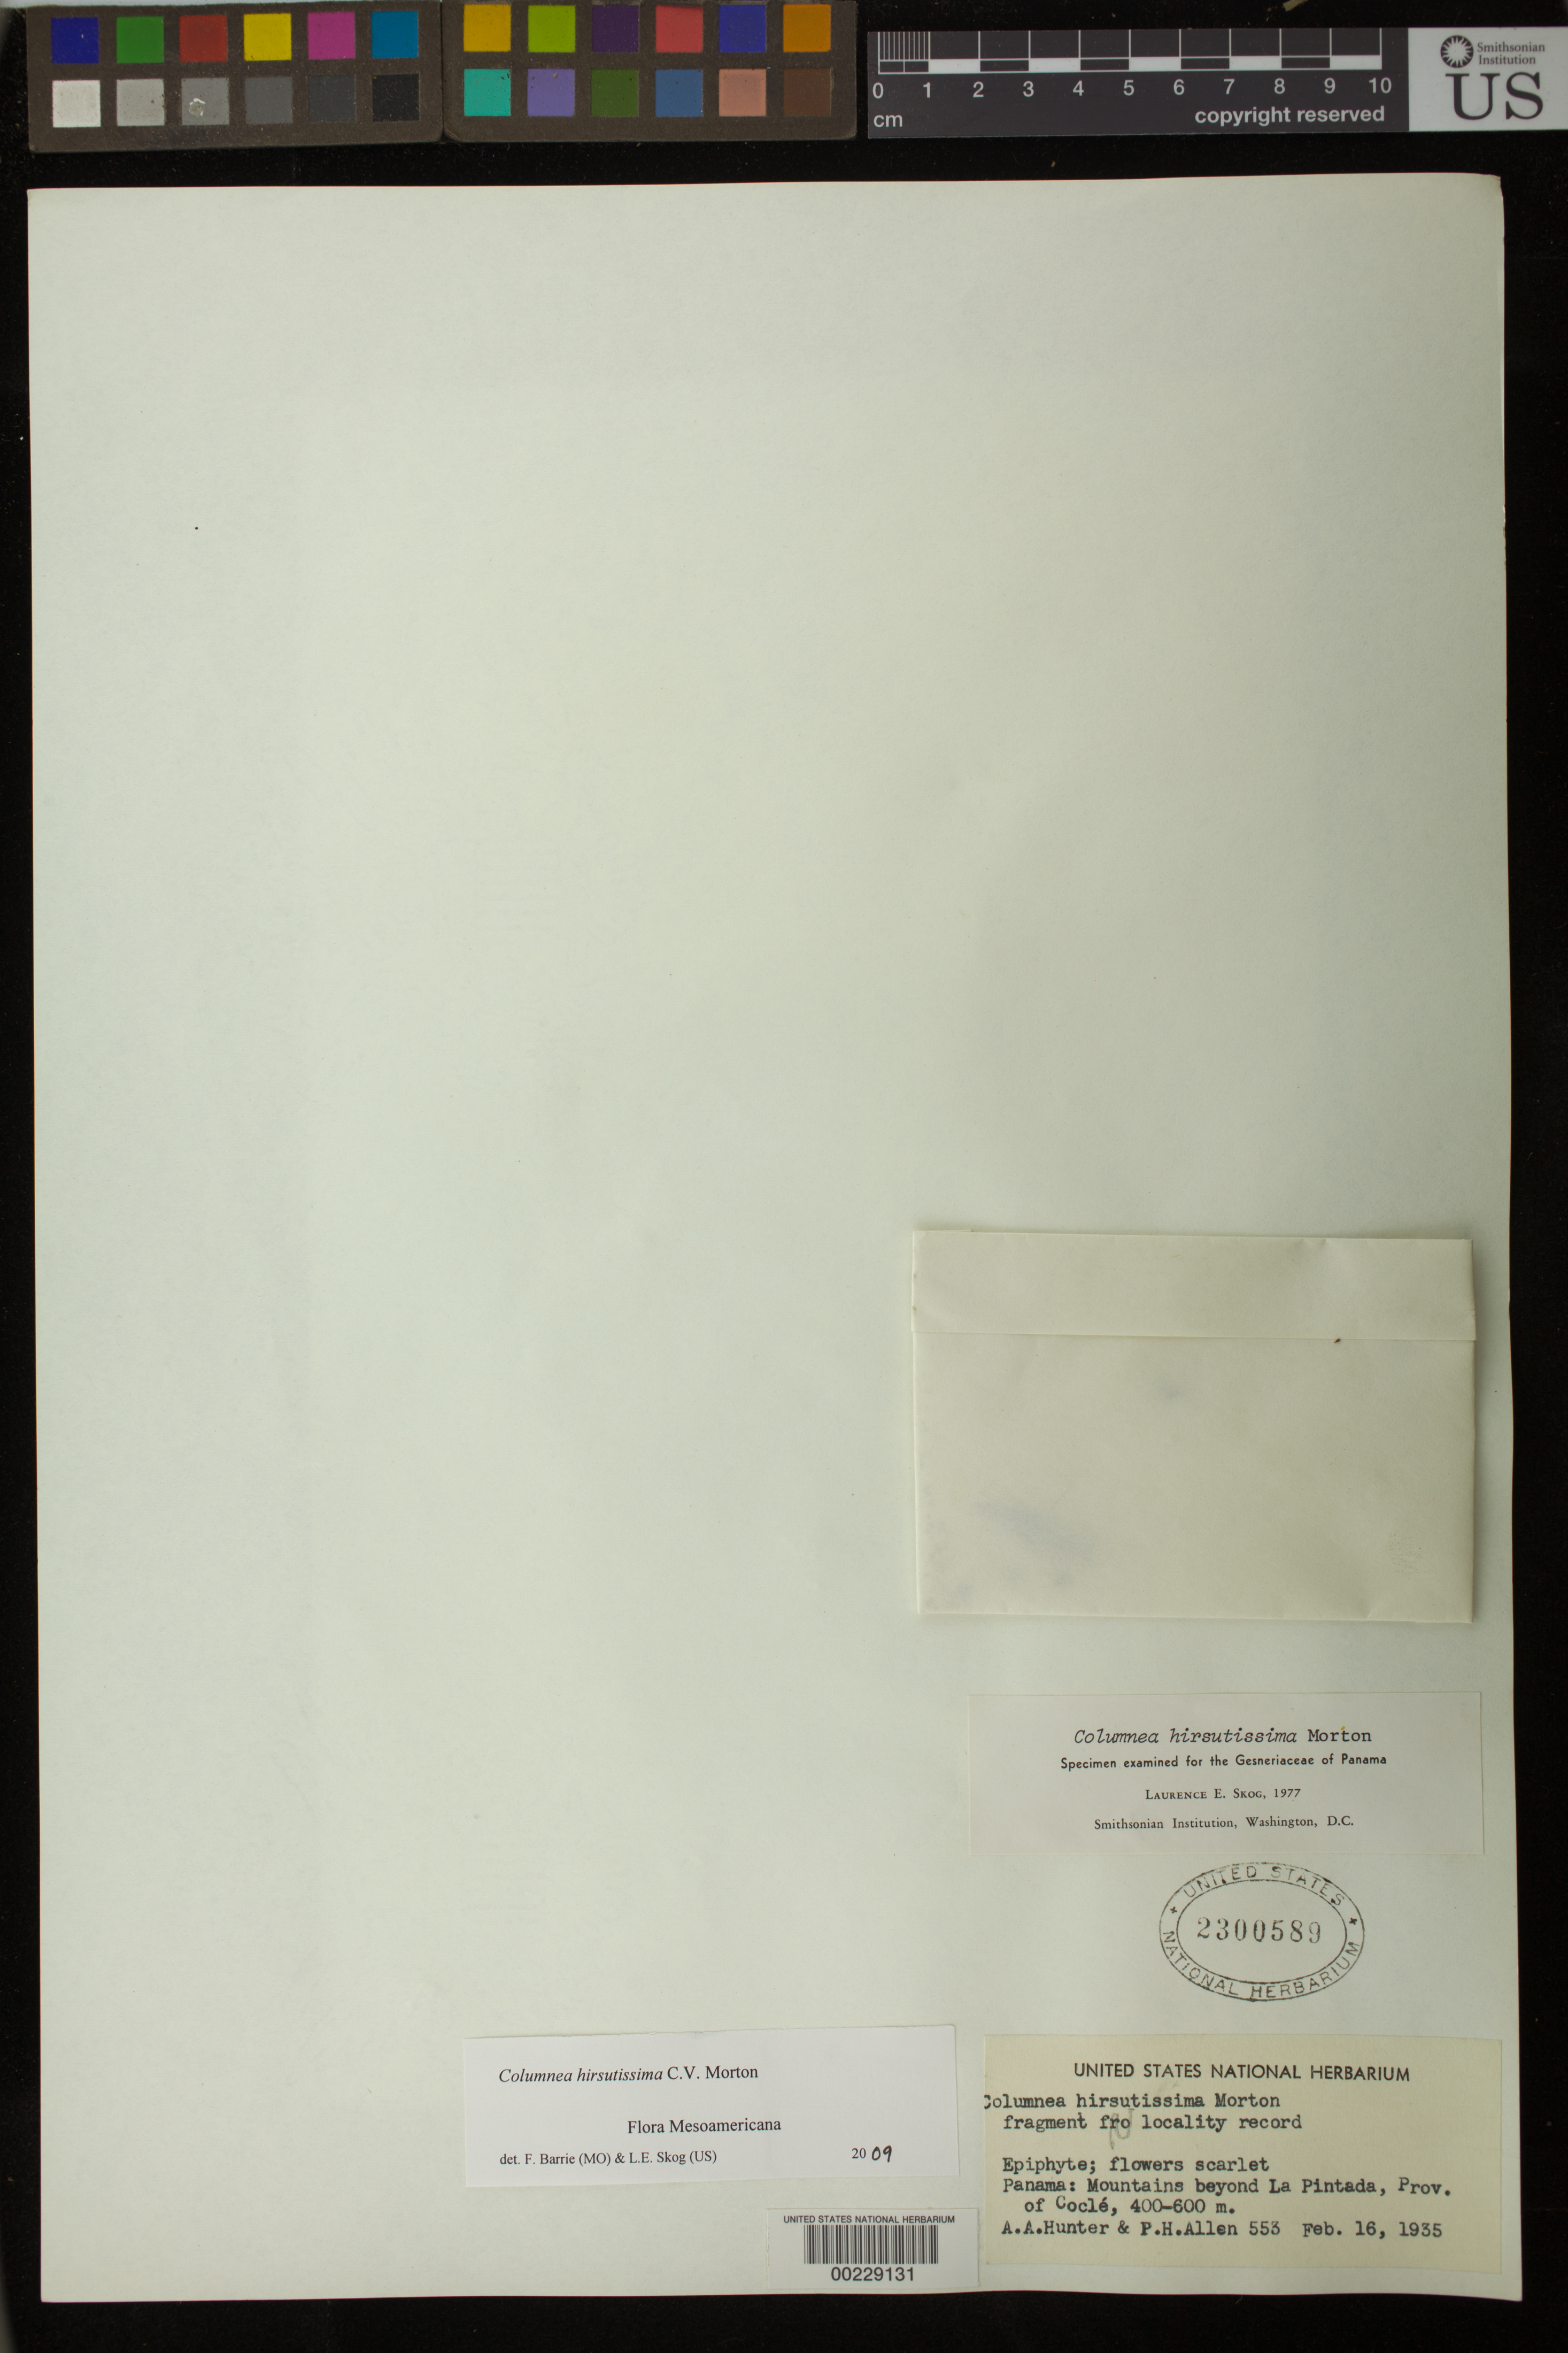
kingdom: Plantae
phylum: Tracheophyta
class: Magnoliopsida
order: Lamiales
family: Gesneriaceae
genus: Columnea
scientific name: Columnea hirsutissima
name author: C.V. Morton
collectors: A. Hunter & P. H. Allen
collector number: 553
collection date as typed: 16 Feb 1935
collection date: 1935-02-16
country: Panama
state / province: Coclé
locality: Mountains beyond La Pintada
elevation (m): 400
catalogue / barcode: US 2300589